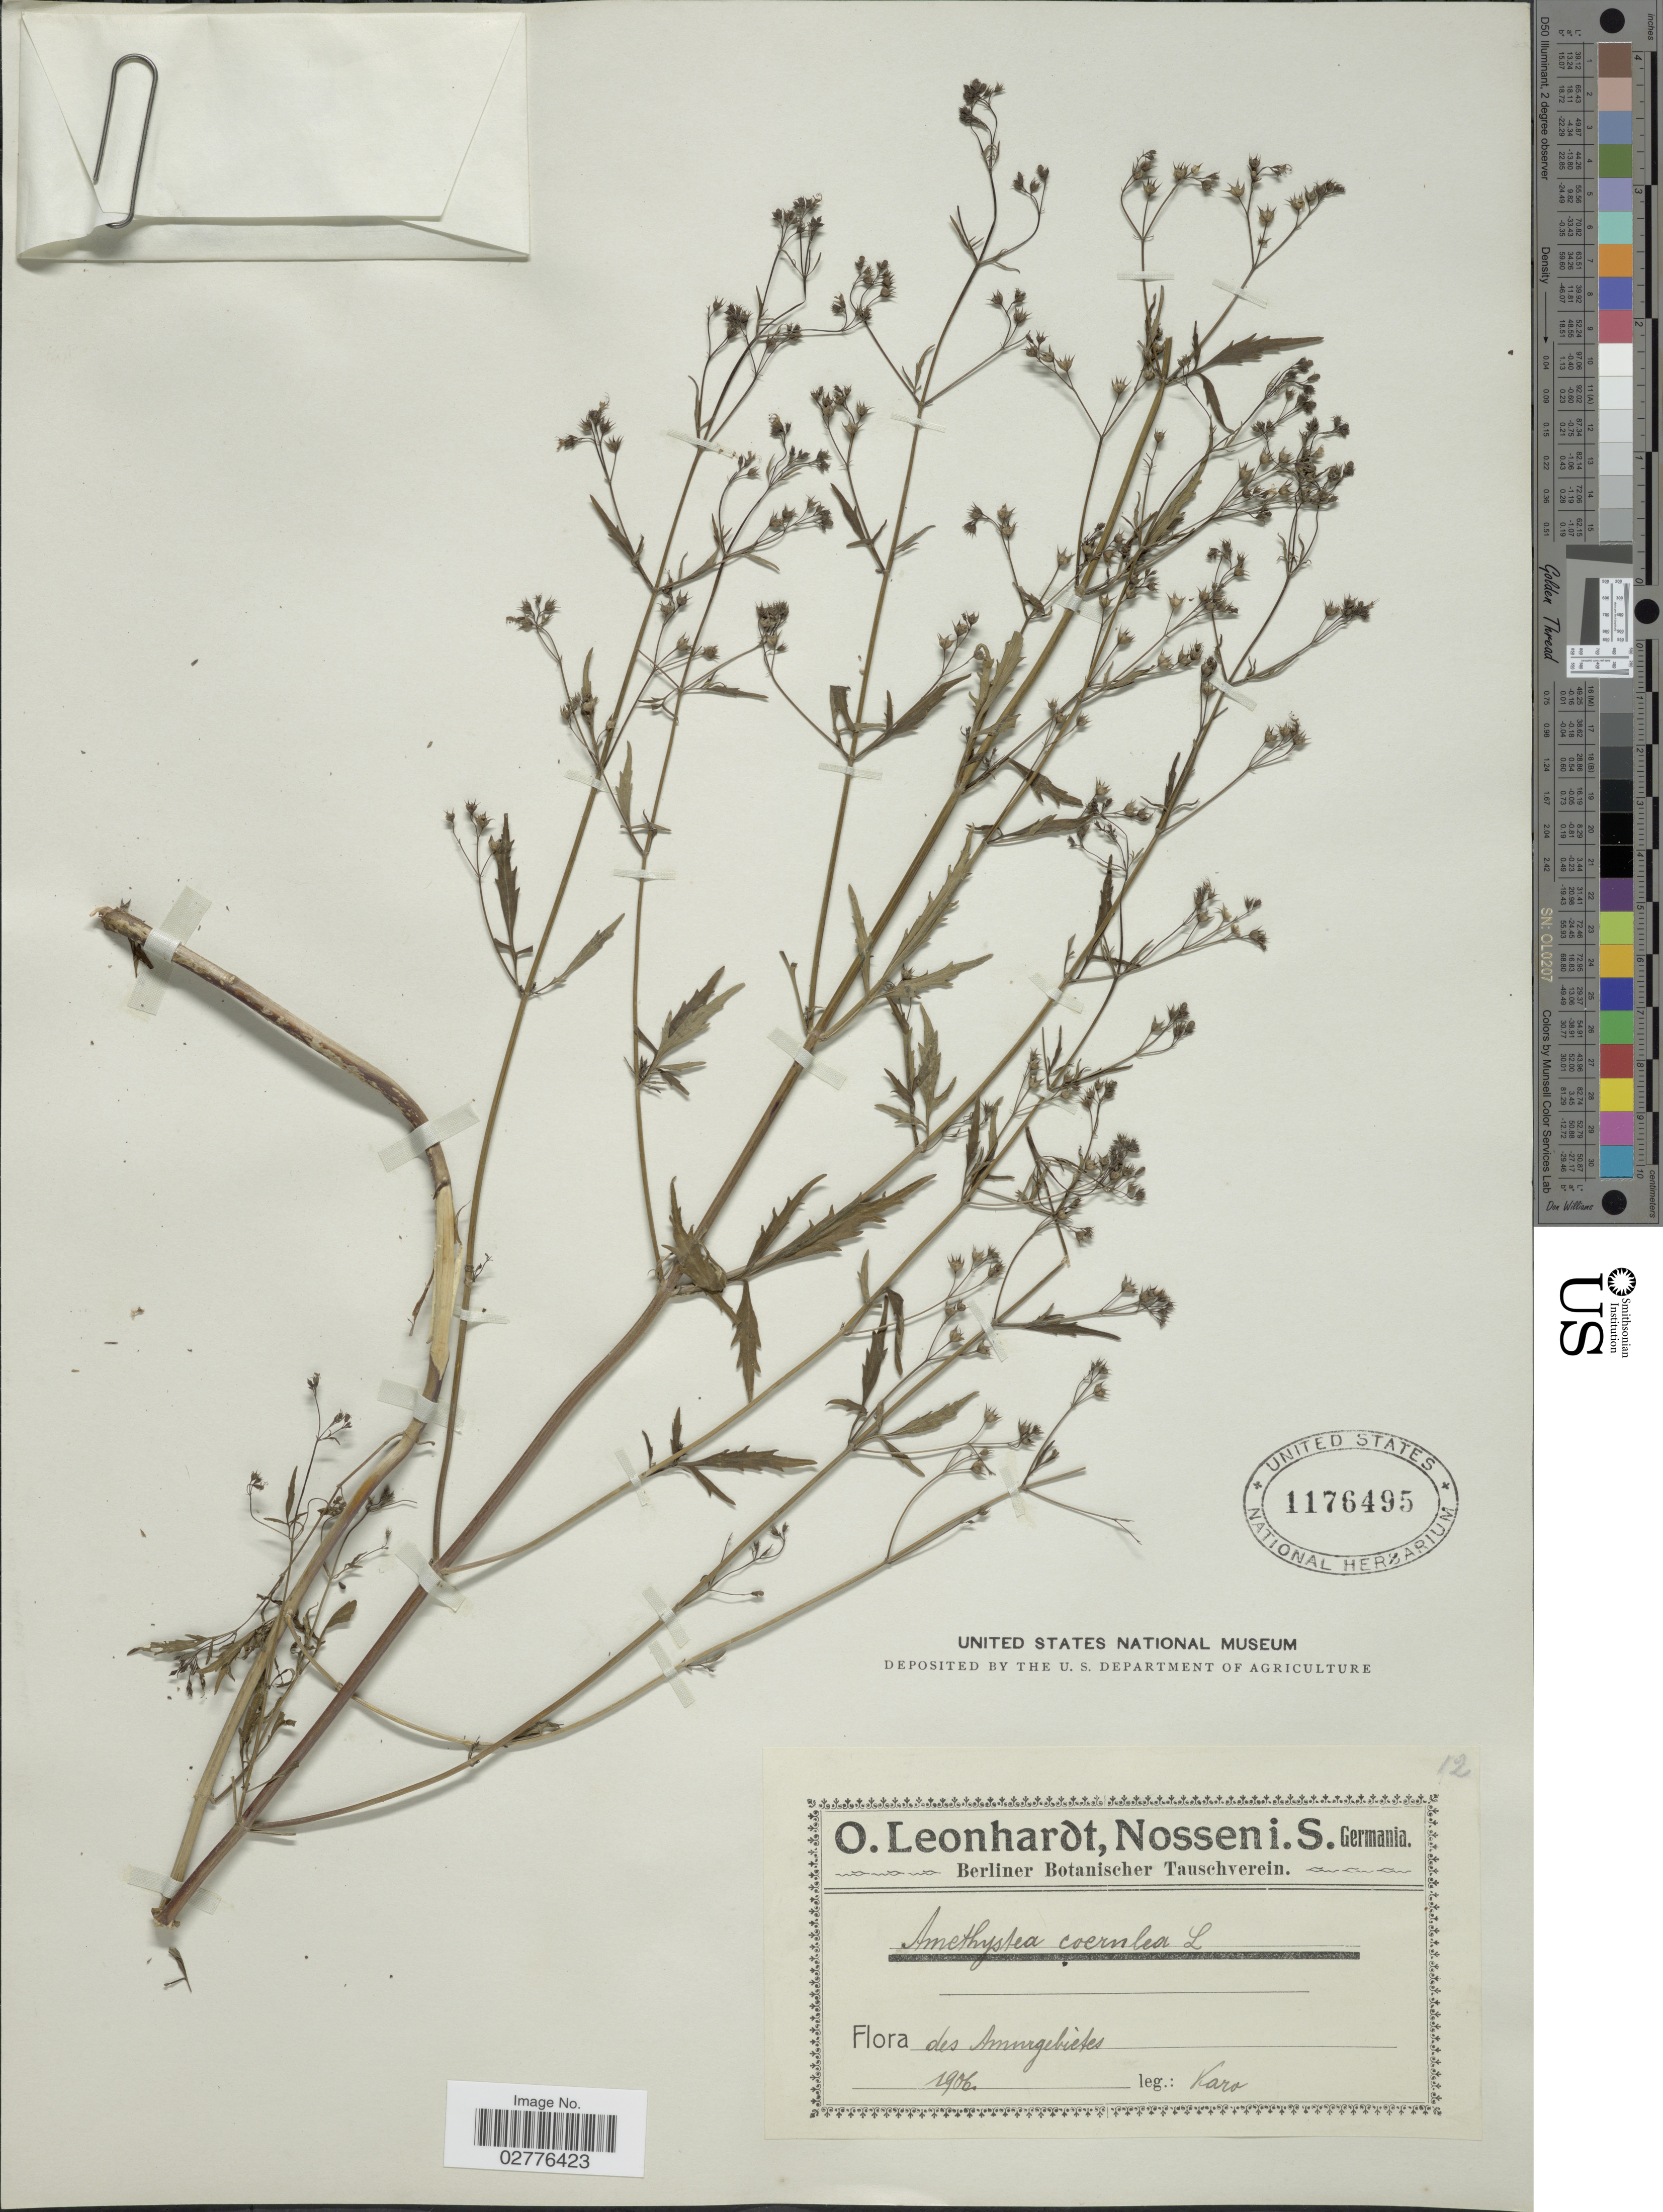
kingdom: Plantae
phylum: Tracheophyta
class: Magnoliopsida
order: Lamiales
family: Lamiaceae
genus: Amethystea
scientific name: Amethystea caerulea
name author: L.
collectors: Karo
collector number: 12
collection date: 1906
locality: Des Amurgebietes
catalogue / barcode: US 1176495